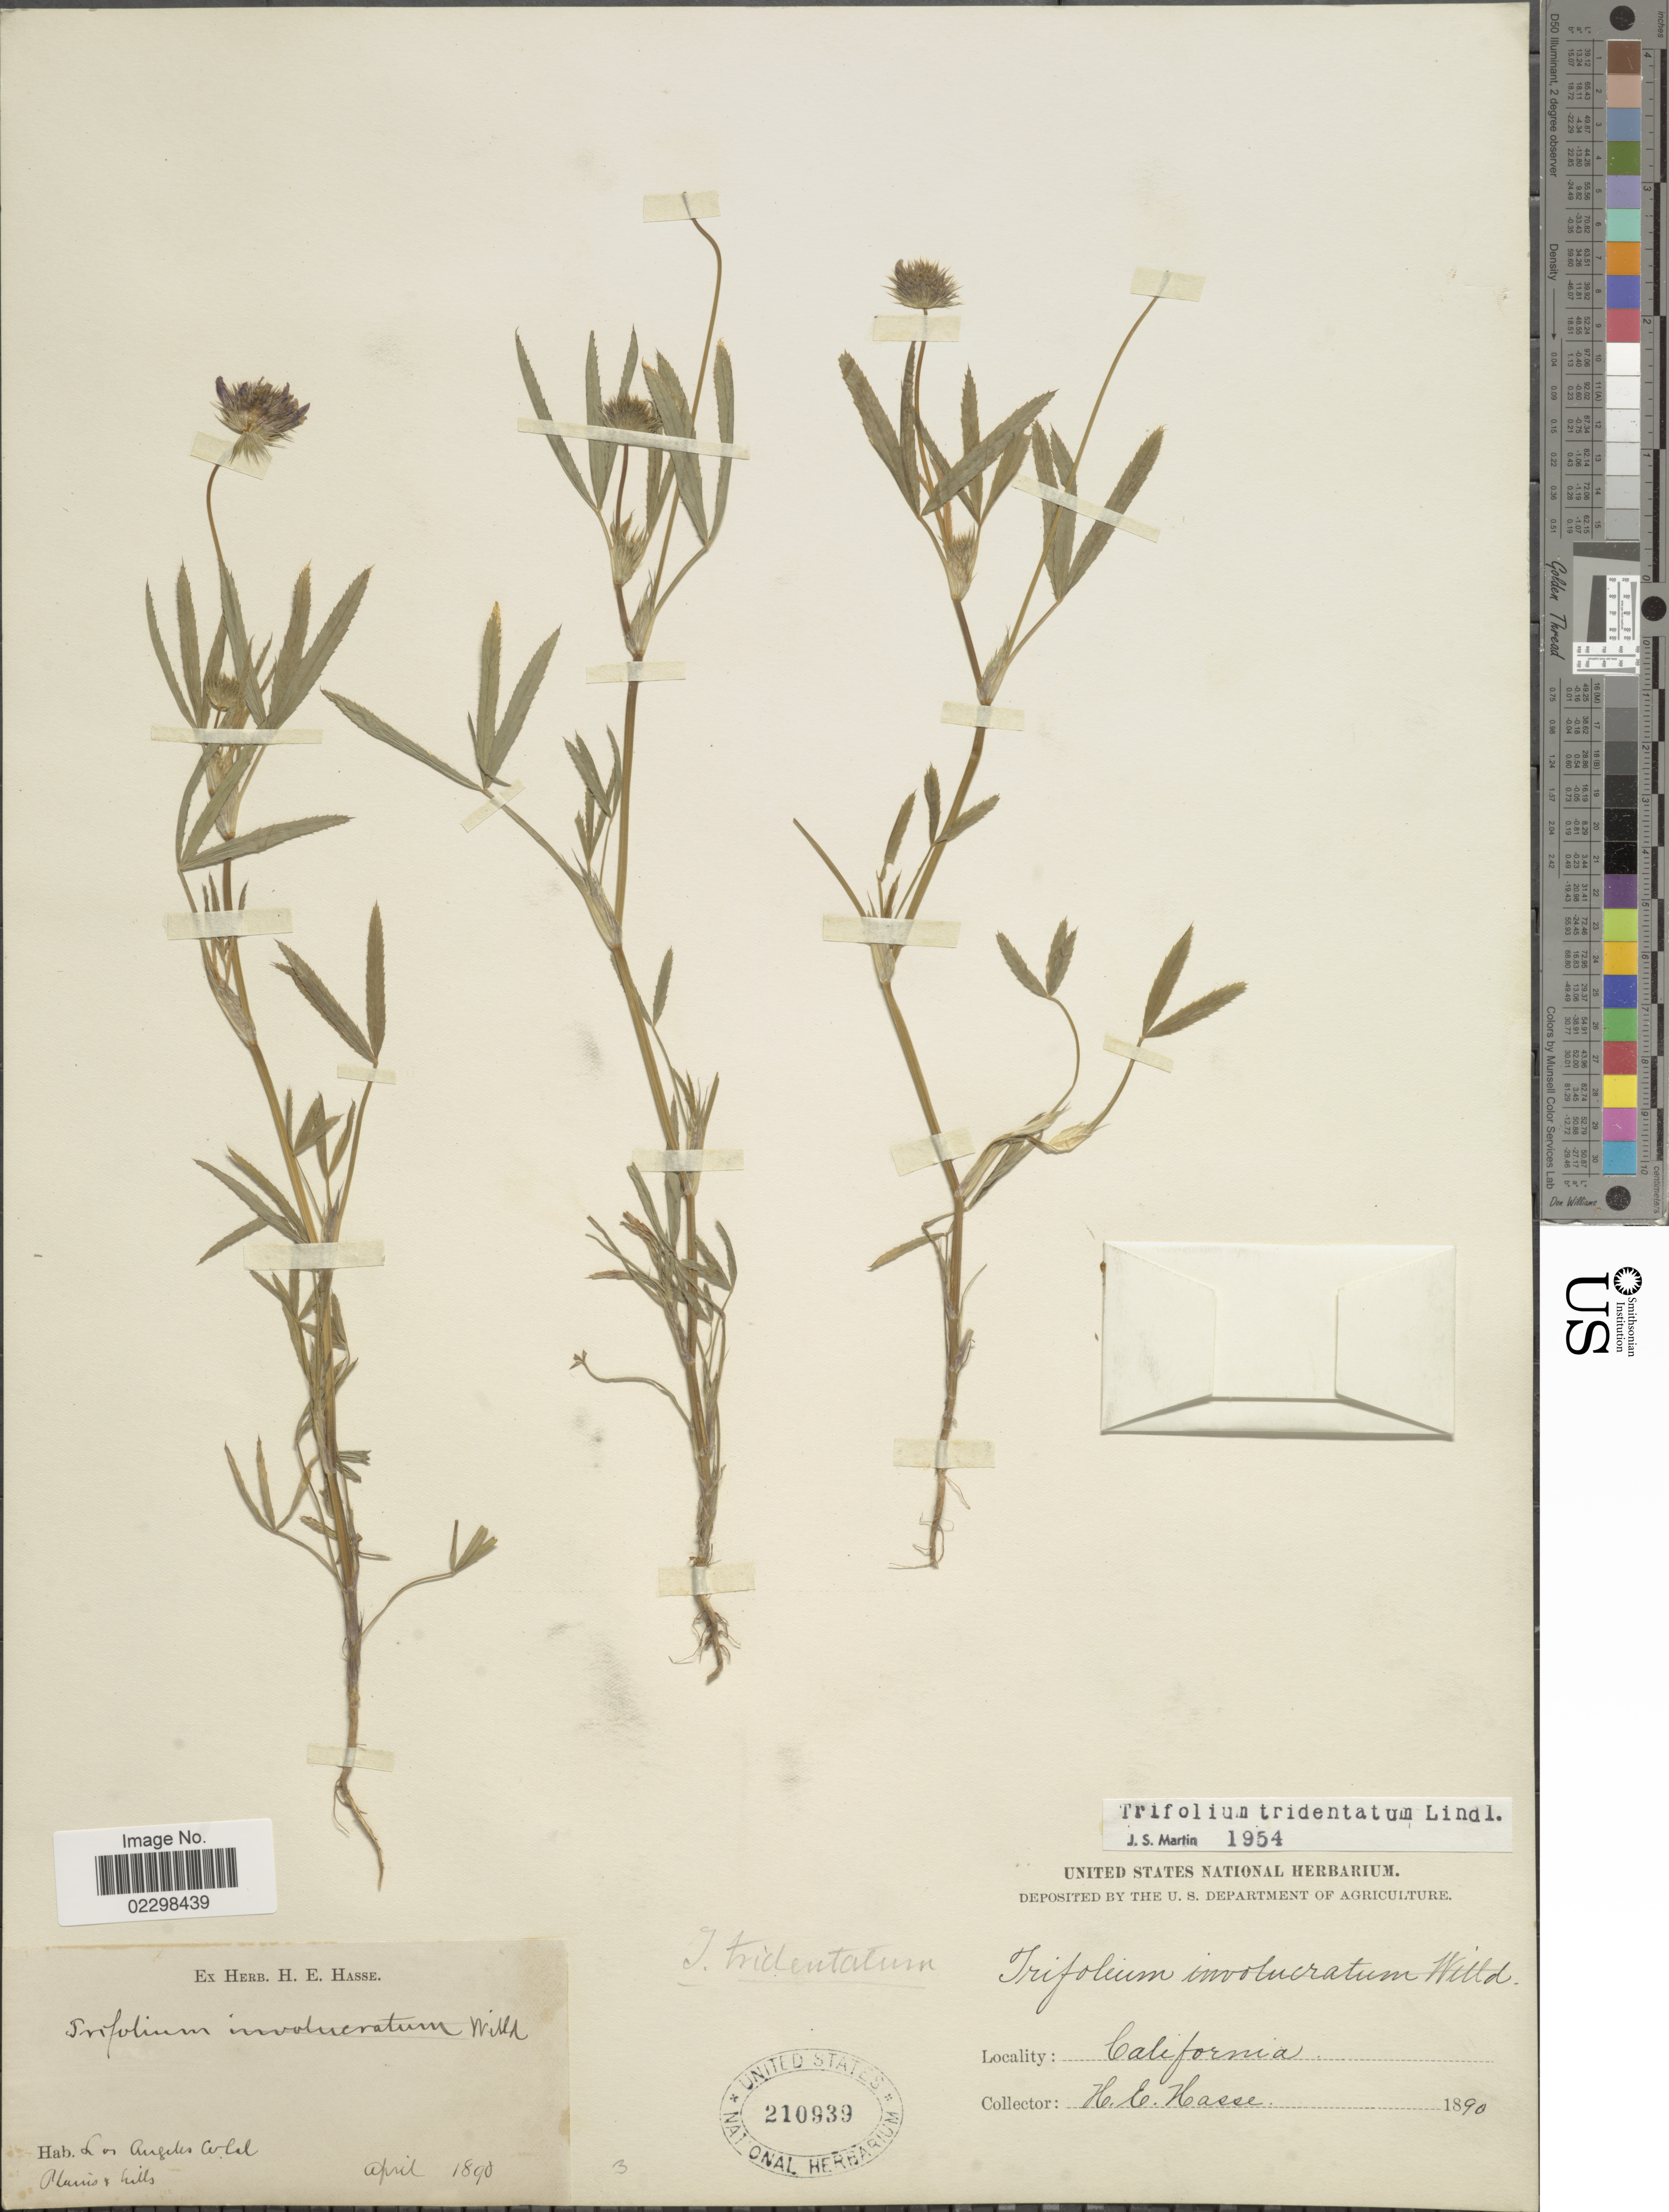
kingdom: Plantae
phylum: Tracheophyta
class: Magnoliopsida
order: Fabales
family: Fabaceae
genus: Trifolium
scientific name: Trifolium tridentatum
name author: Lindl.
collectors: H. E. Hasse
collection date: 1890-04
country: United States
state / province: California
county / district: Los Angeles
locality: Los Angeles Co., Cal.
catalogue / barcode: US 210939